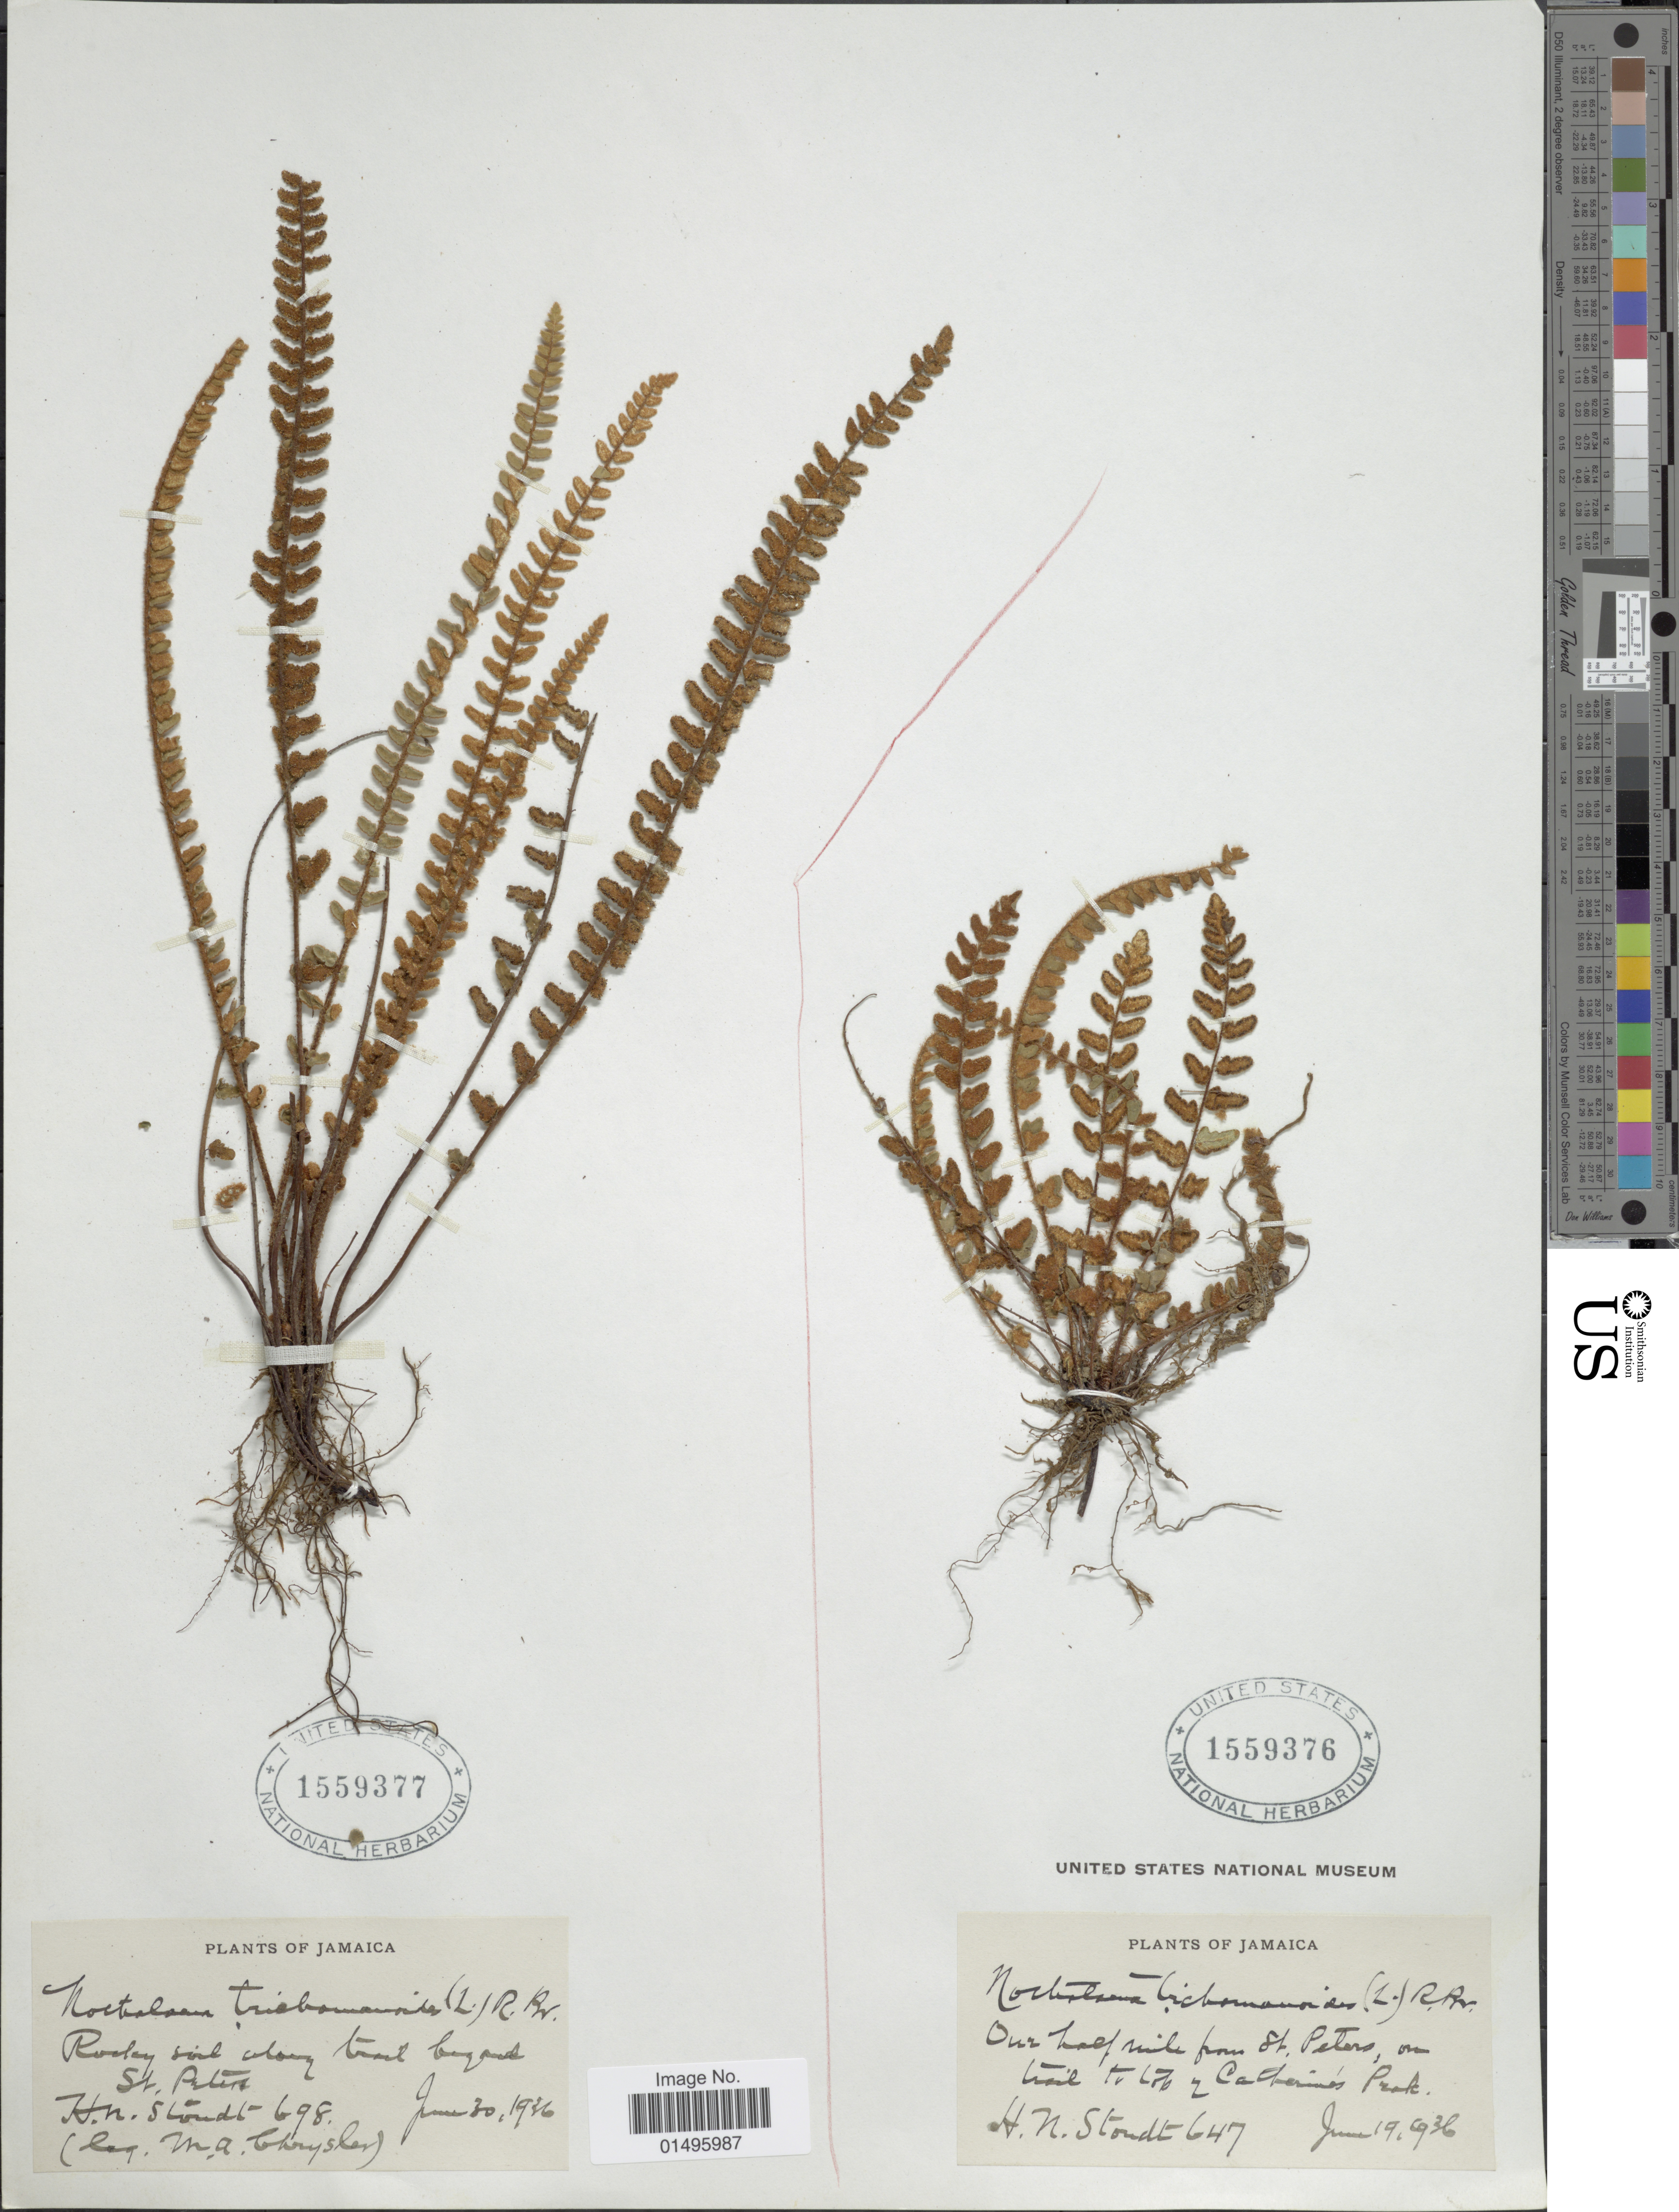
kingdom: Plantae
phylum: Tracheophyta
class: Polypodiopsida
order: Polypodiales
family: Pteridaceae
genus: Notholaena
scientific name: Notholaena trichomanoides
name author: (L.) Desv.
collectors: H. Stondt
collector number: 647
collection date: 1936-06-19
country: Jamaica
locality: Jamaica, one half mile from St. Peters, on trail to the Catherine's Park.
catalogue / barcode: US 1559376-2